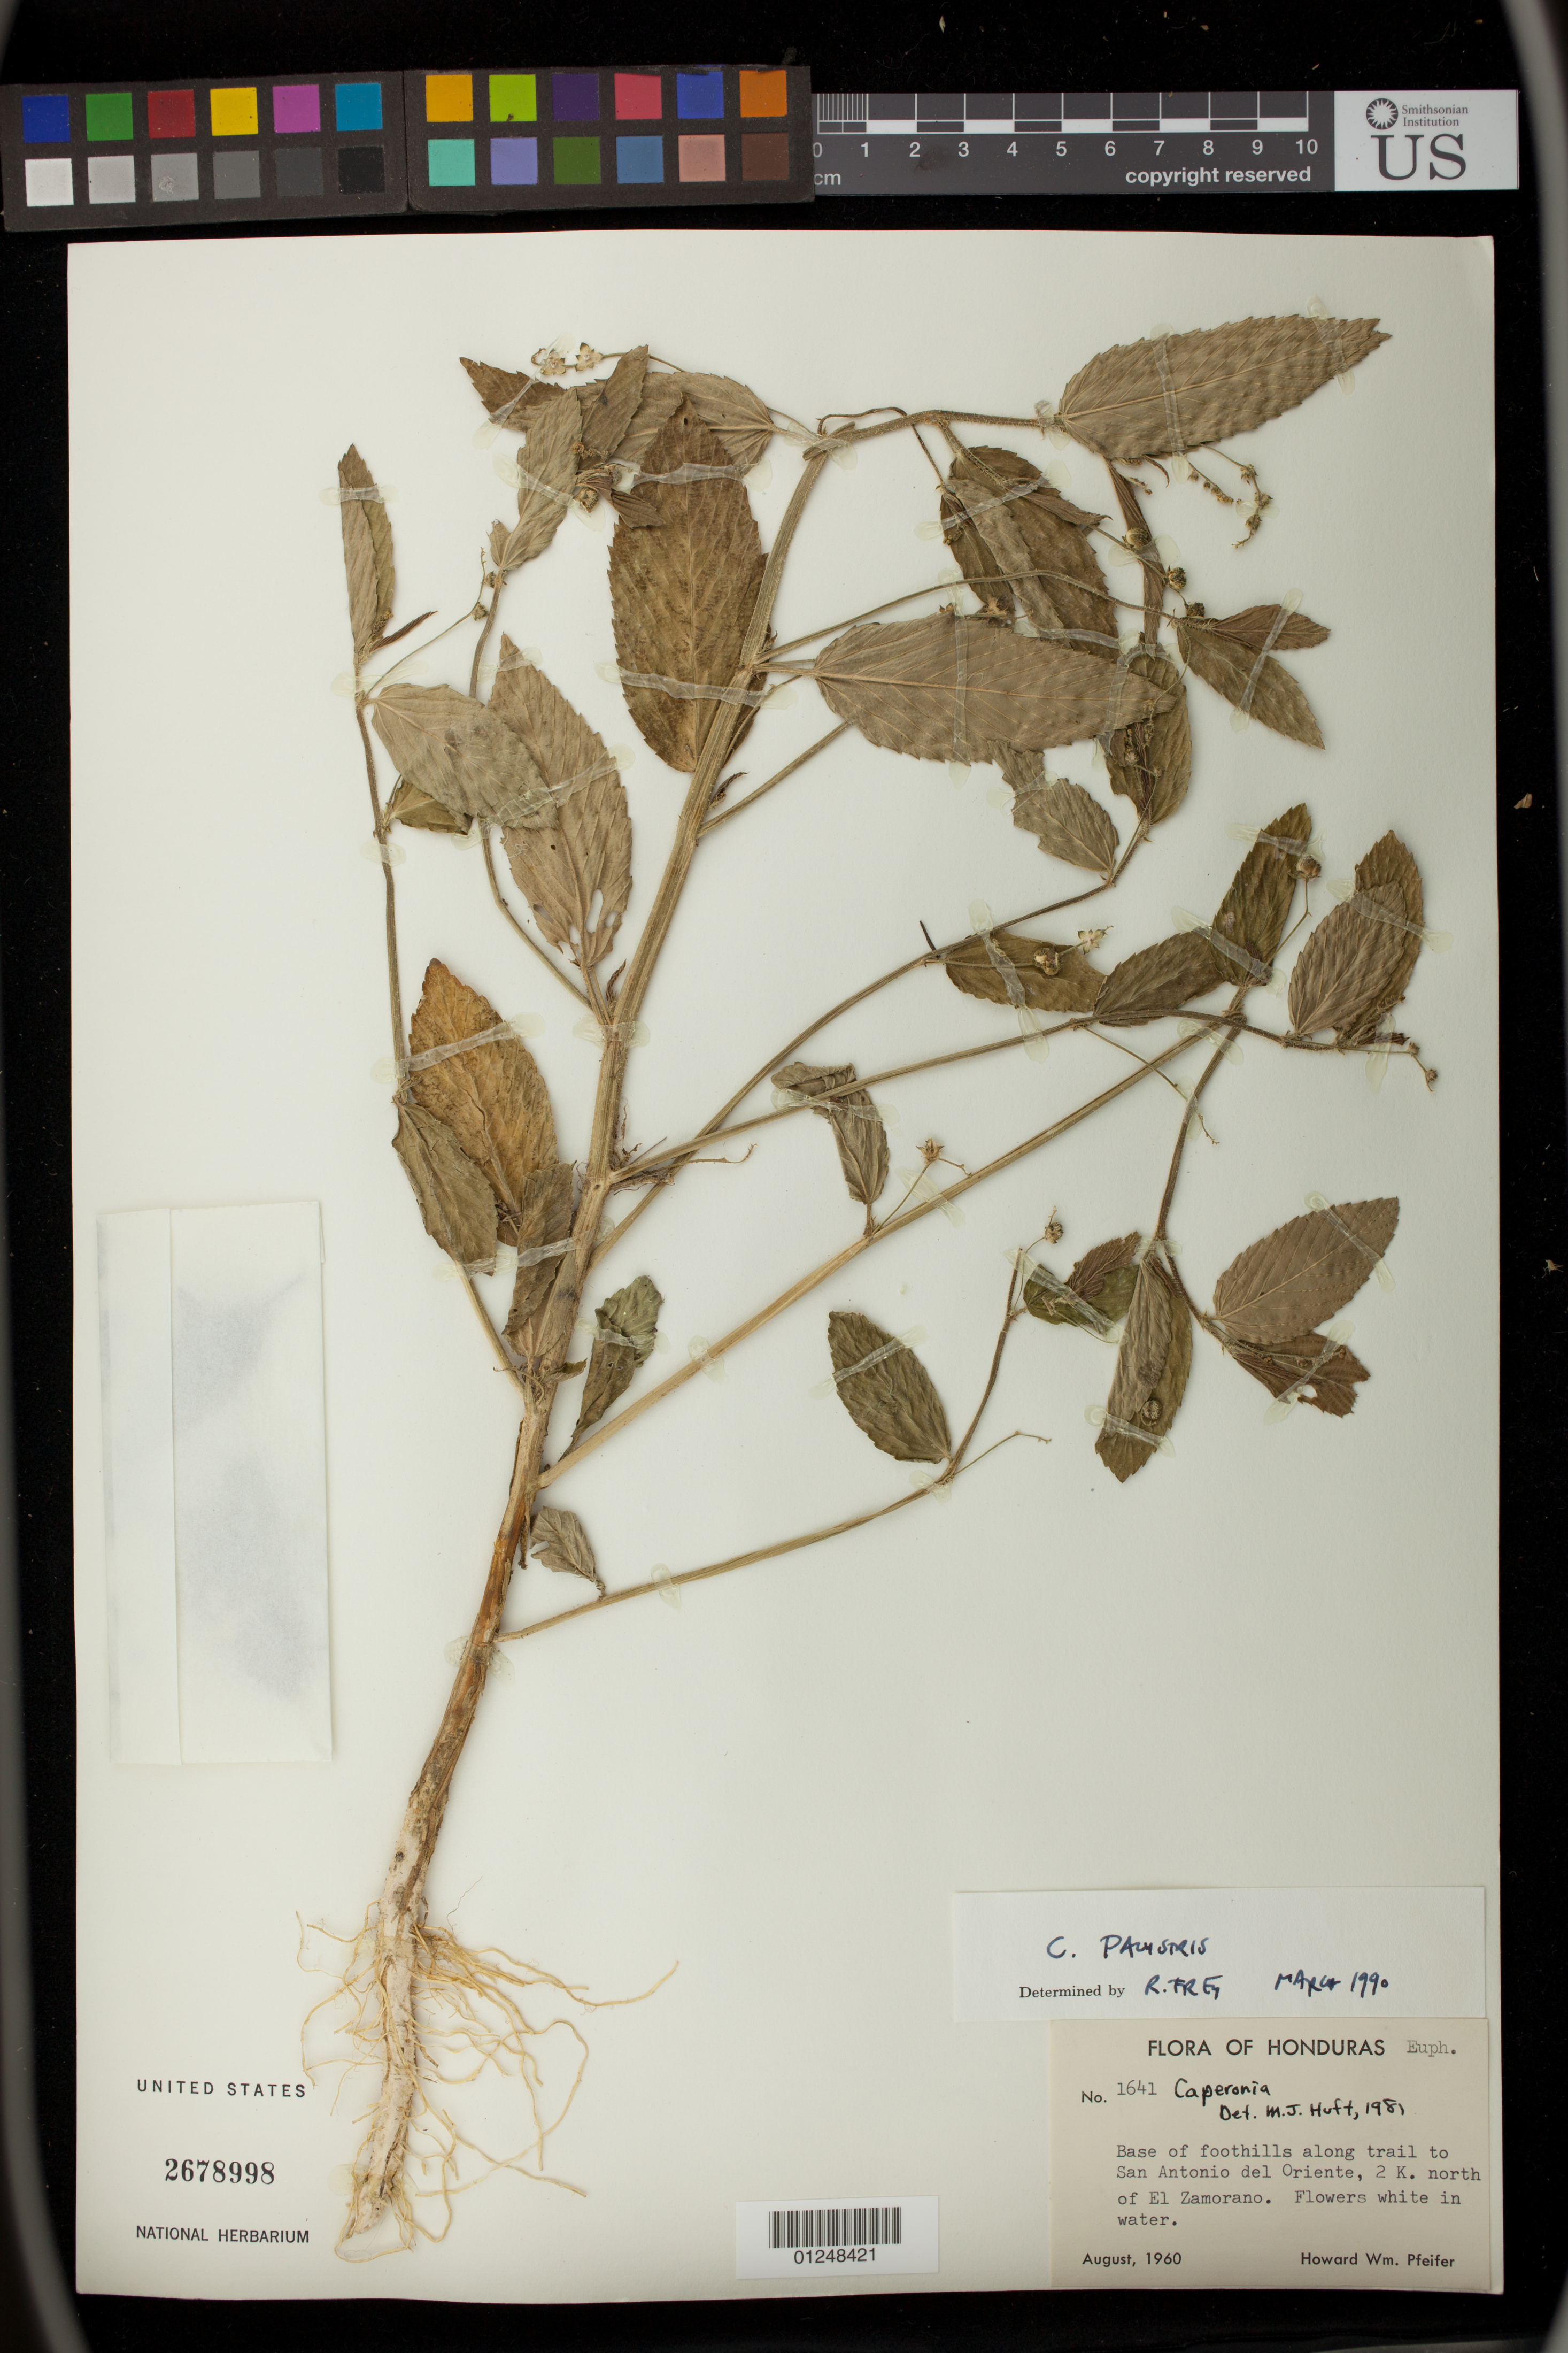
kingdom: Plantae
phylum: Tracheophyta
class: Magnoliopsida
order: Malpighiales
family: Euphorbiaceae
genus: Caperonia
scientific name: Caperonia palustris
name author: (L.) A. St.-Hil.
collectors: H. W. Pfeifer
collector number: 1641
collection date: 1960-08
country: Honduras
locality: Base of foothills along trail to San Antonio del Oriente, 2 k north of El Zamorano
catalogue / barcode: US 2678998